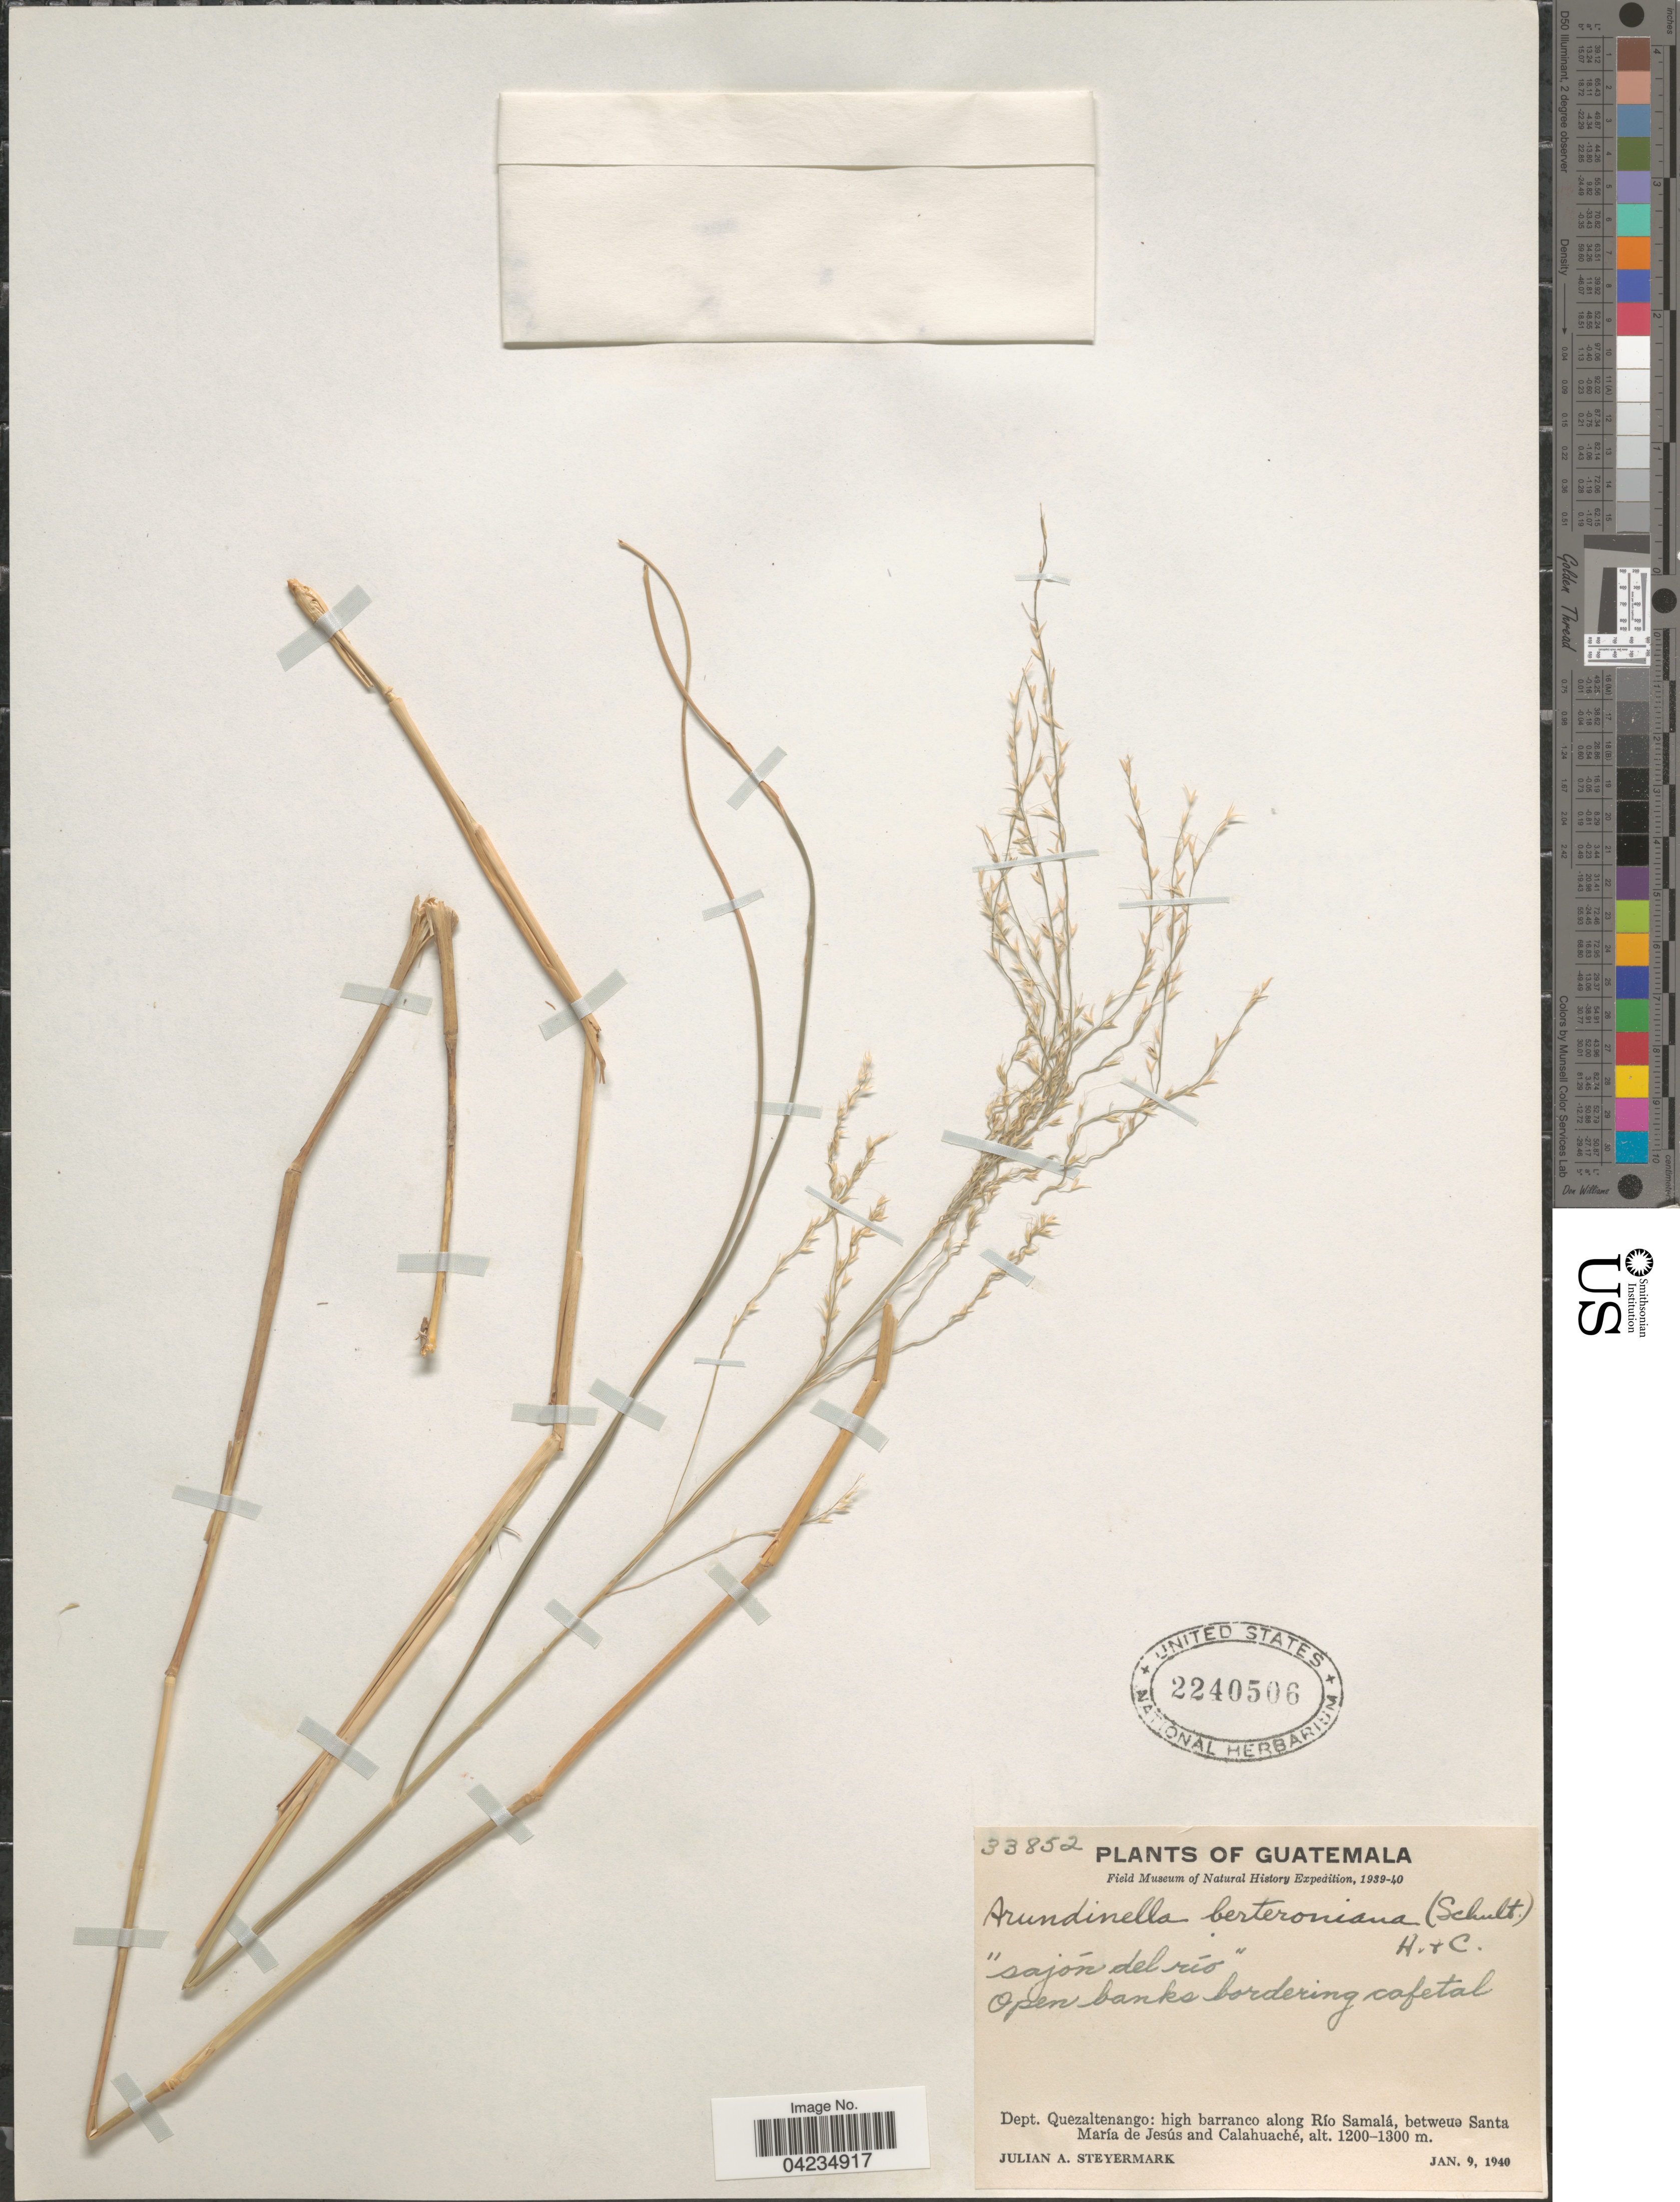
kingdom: Plantae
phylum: Tracheophyta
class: Liliopsida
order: Poales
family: Poaceae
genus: Arundinella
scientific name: Arundinella berteroniana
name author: (Schult.) Hitchc. & Chase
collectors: J. Steyermark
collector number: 33852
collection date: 1940-01-09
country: Guatemala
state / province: Quetzaltenango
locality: Field Museum of Natural History Expedition, 1939-40. Dept. Quezaltenango: high barranco along Río Samalá, between Santa María de Jesús and Calahuaché.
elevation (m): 1200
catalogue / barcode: US 2240506